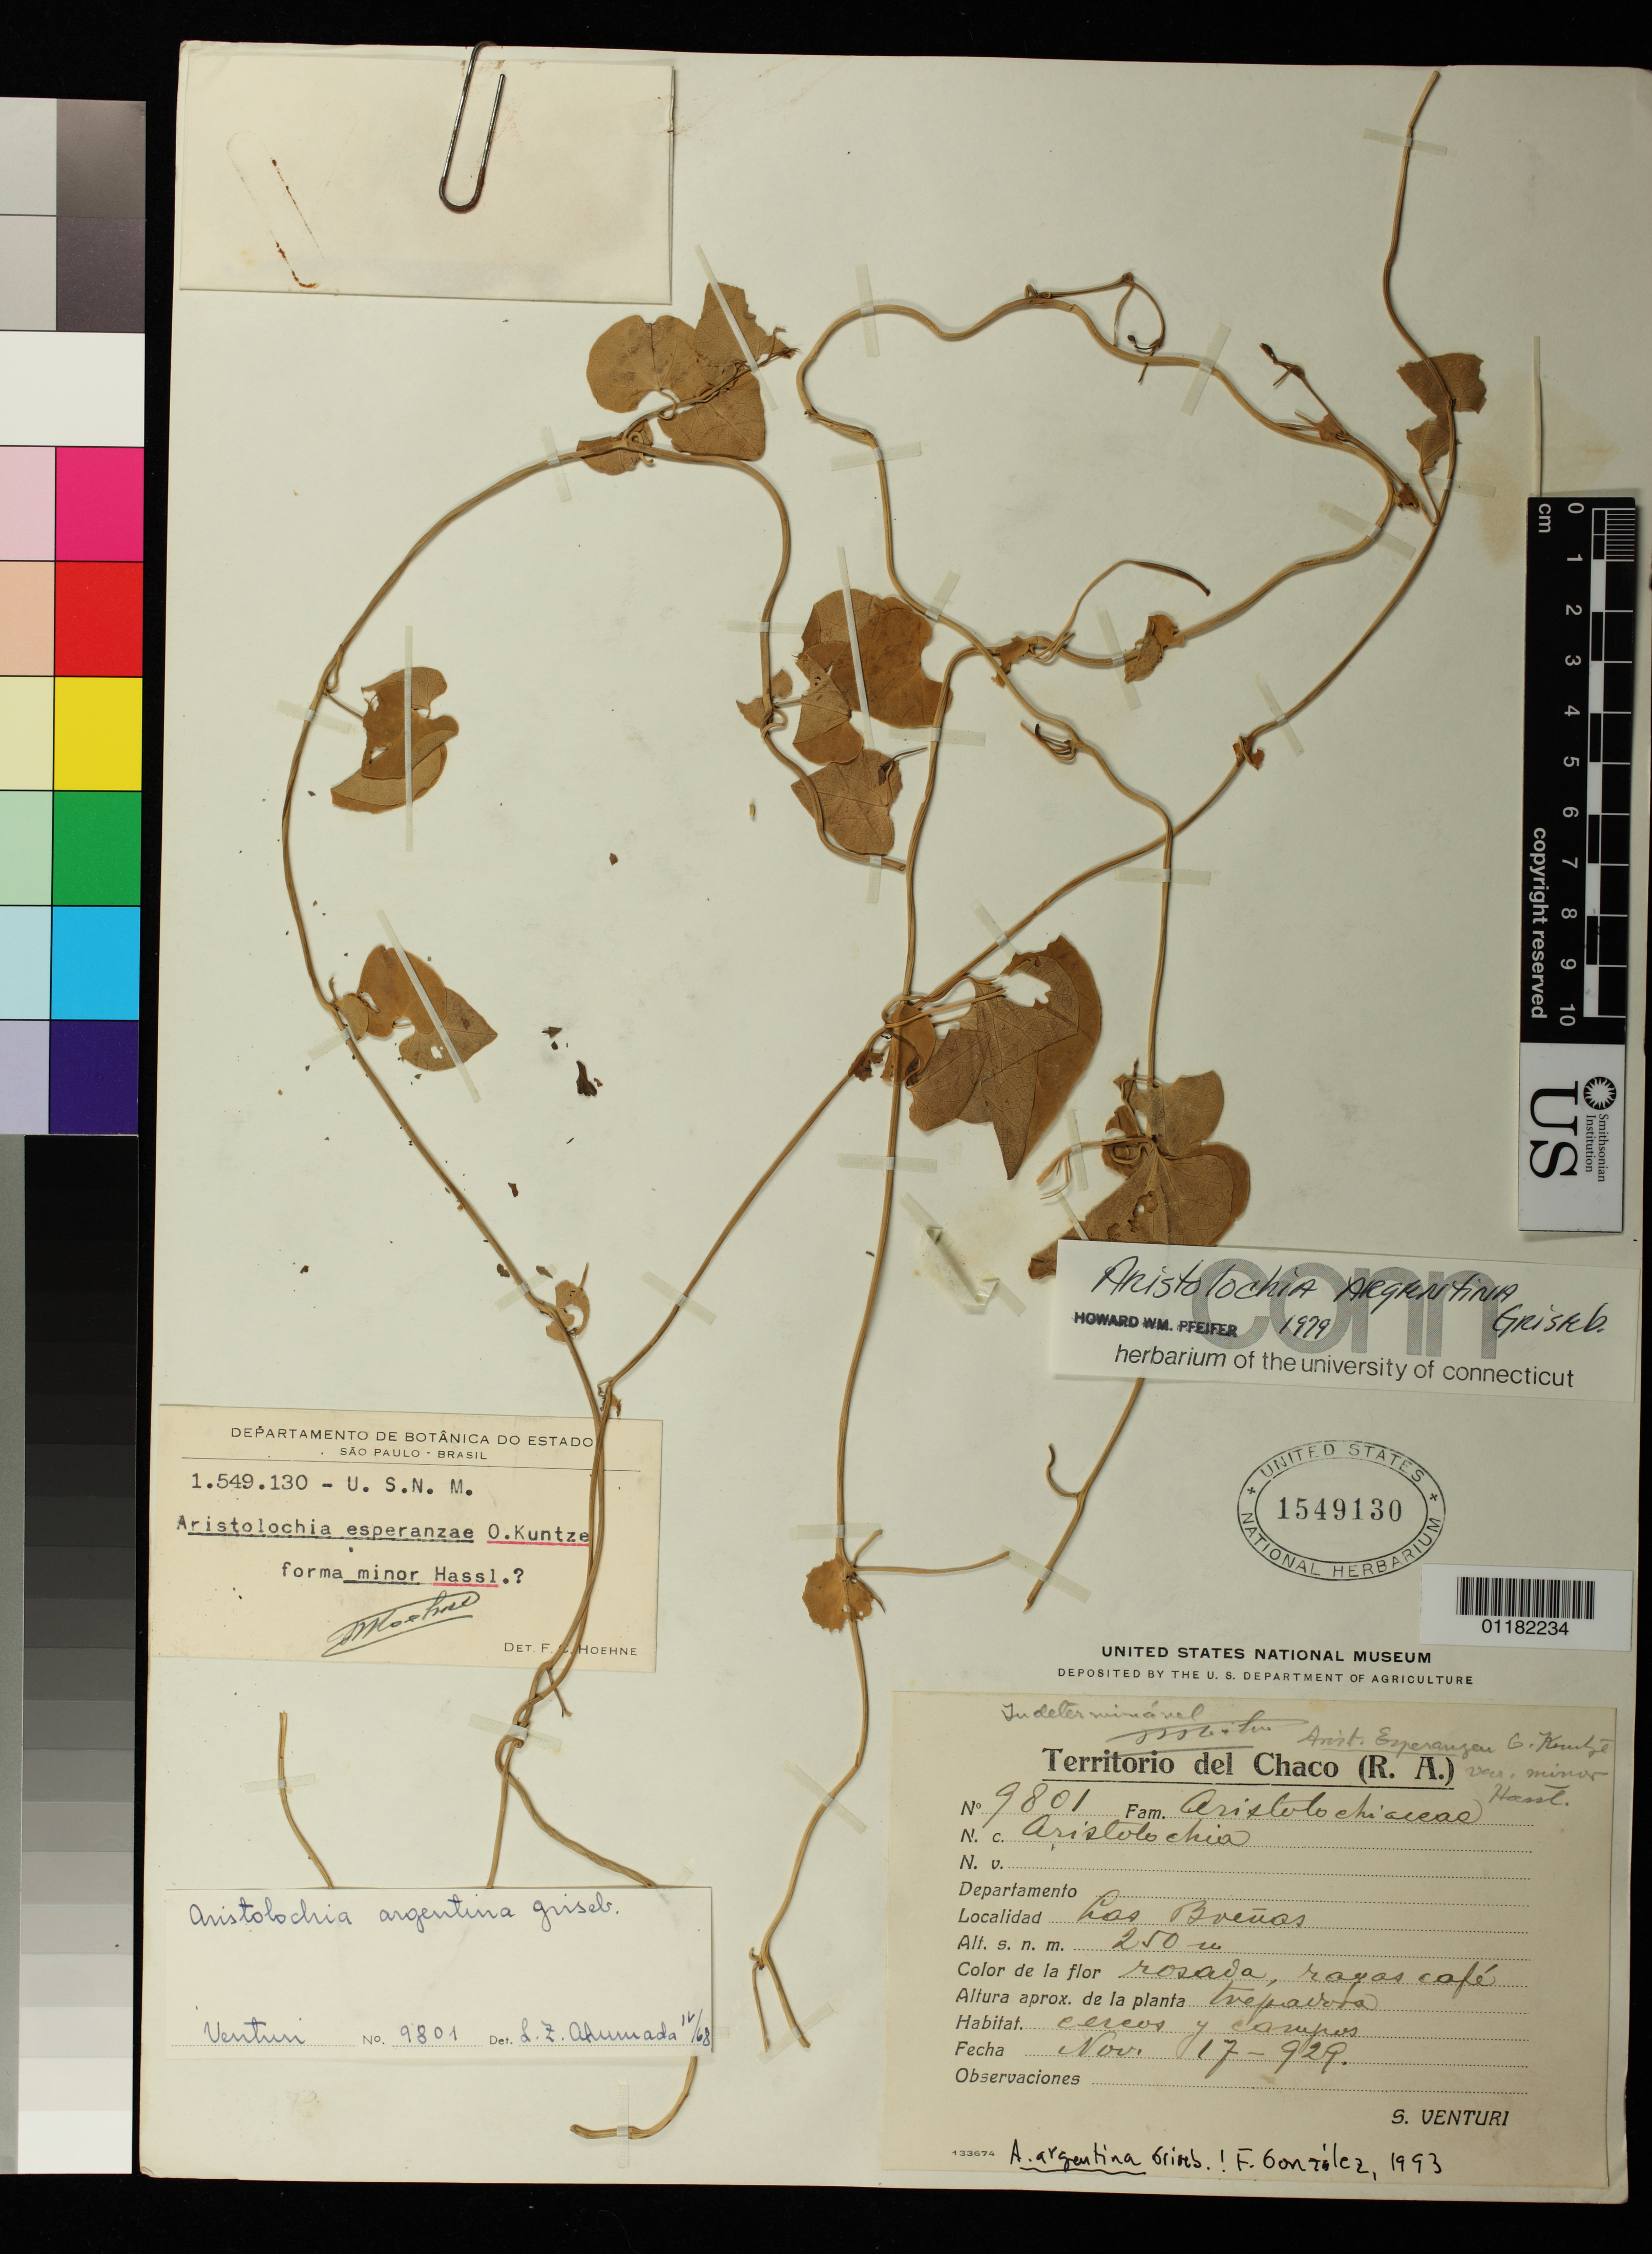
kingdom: Plantae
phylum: Tracheophyta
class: Magnoliopsida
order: Piperales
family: Aristolochiaceae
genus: Aristolochia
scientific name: Aristolochia argentina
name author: Griseb.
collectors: S. Venturi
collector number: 9801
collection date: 1929-11-17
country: Argentina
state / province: Chaco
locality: Las Breñas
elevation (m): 250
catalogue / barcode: US 1549130